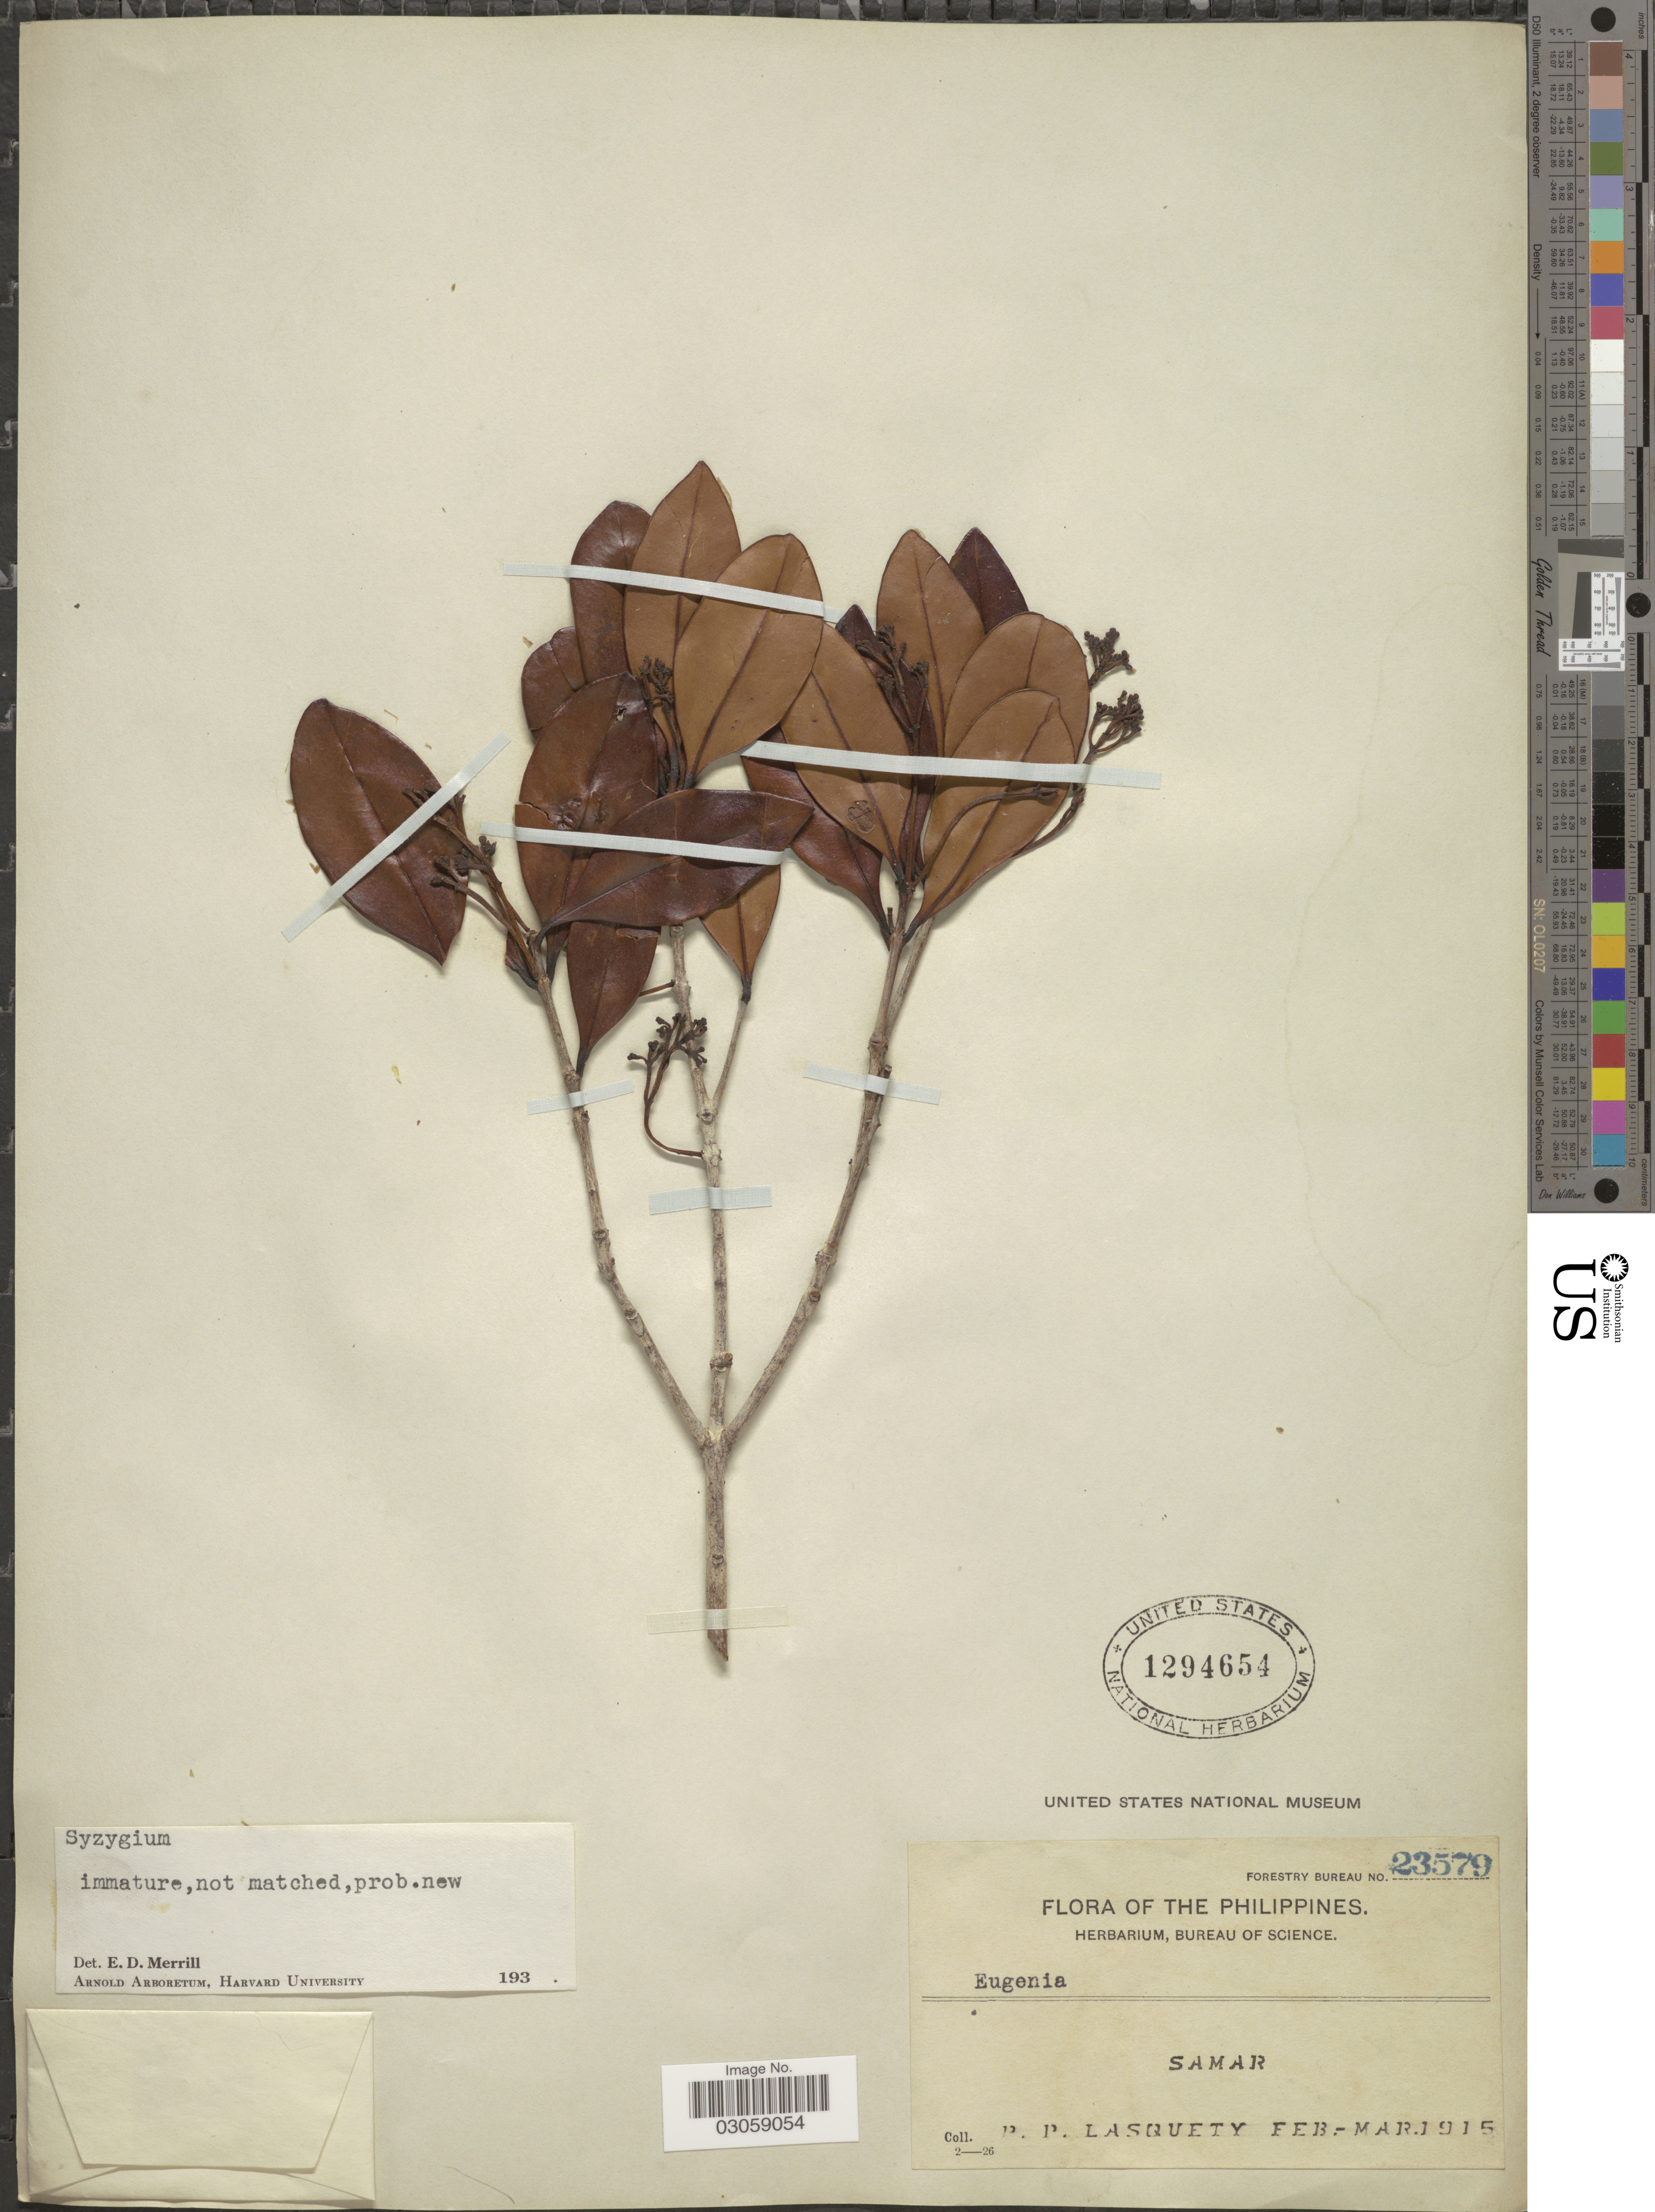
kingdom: Plantae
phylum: Tracheophyta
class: Magnoliopsida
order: Myrtales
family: Myrtaceae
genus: Syzygium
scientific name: Syzygium sp.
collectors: P. Lasquety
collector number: Forestry Bureau 23579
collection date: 1915-02/1915-03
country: Philippines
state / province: Eastern Visayas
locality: Samar.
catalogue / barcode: US 1294654